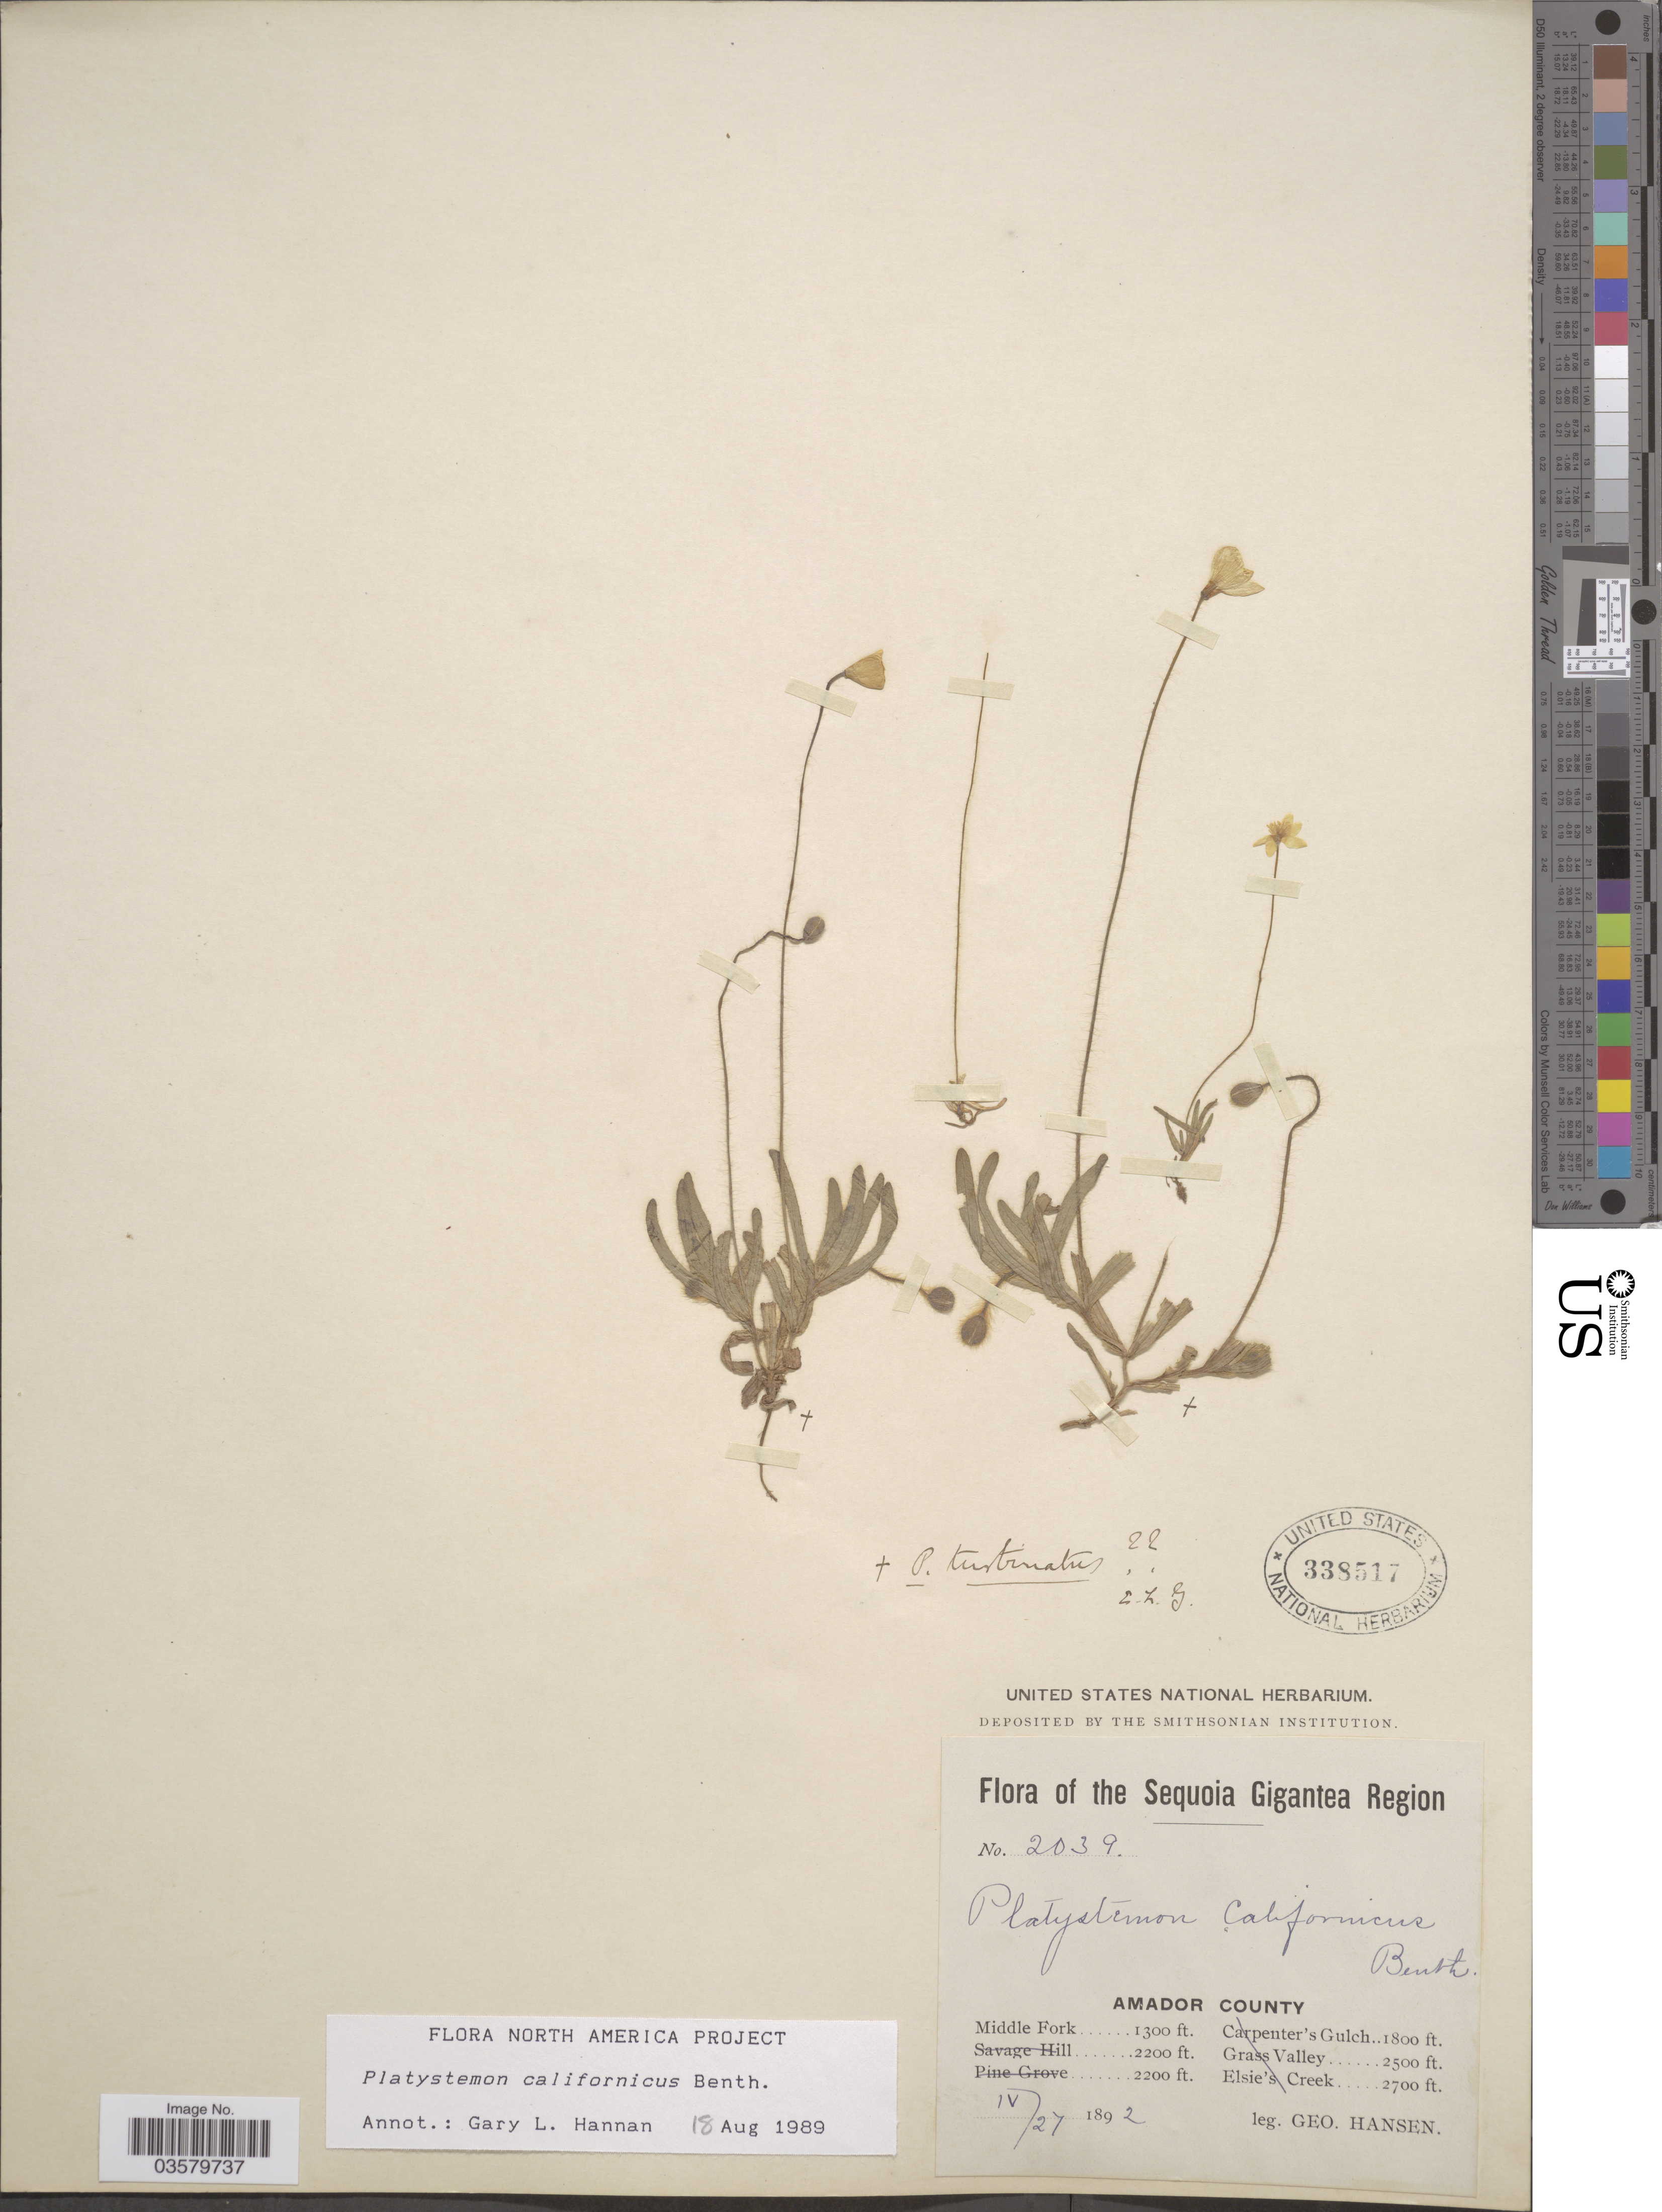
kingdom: Plantae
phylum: Tracheophyta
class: Magnoliopsida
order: Ranunculales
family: Papaveraceae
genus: Platystemon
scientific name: Platystemon californicus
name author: Benth.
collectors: G. Hansen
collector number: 2039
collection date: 1892-04-27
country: United States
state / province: California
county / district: Amador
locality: Sequoia Gigantea Region. Amador County. Middle Fork.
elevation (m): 396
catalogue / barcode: US 338517